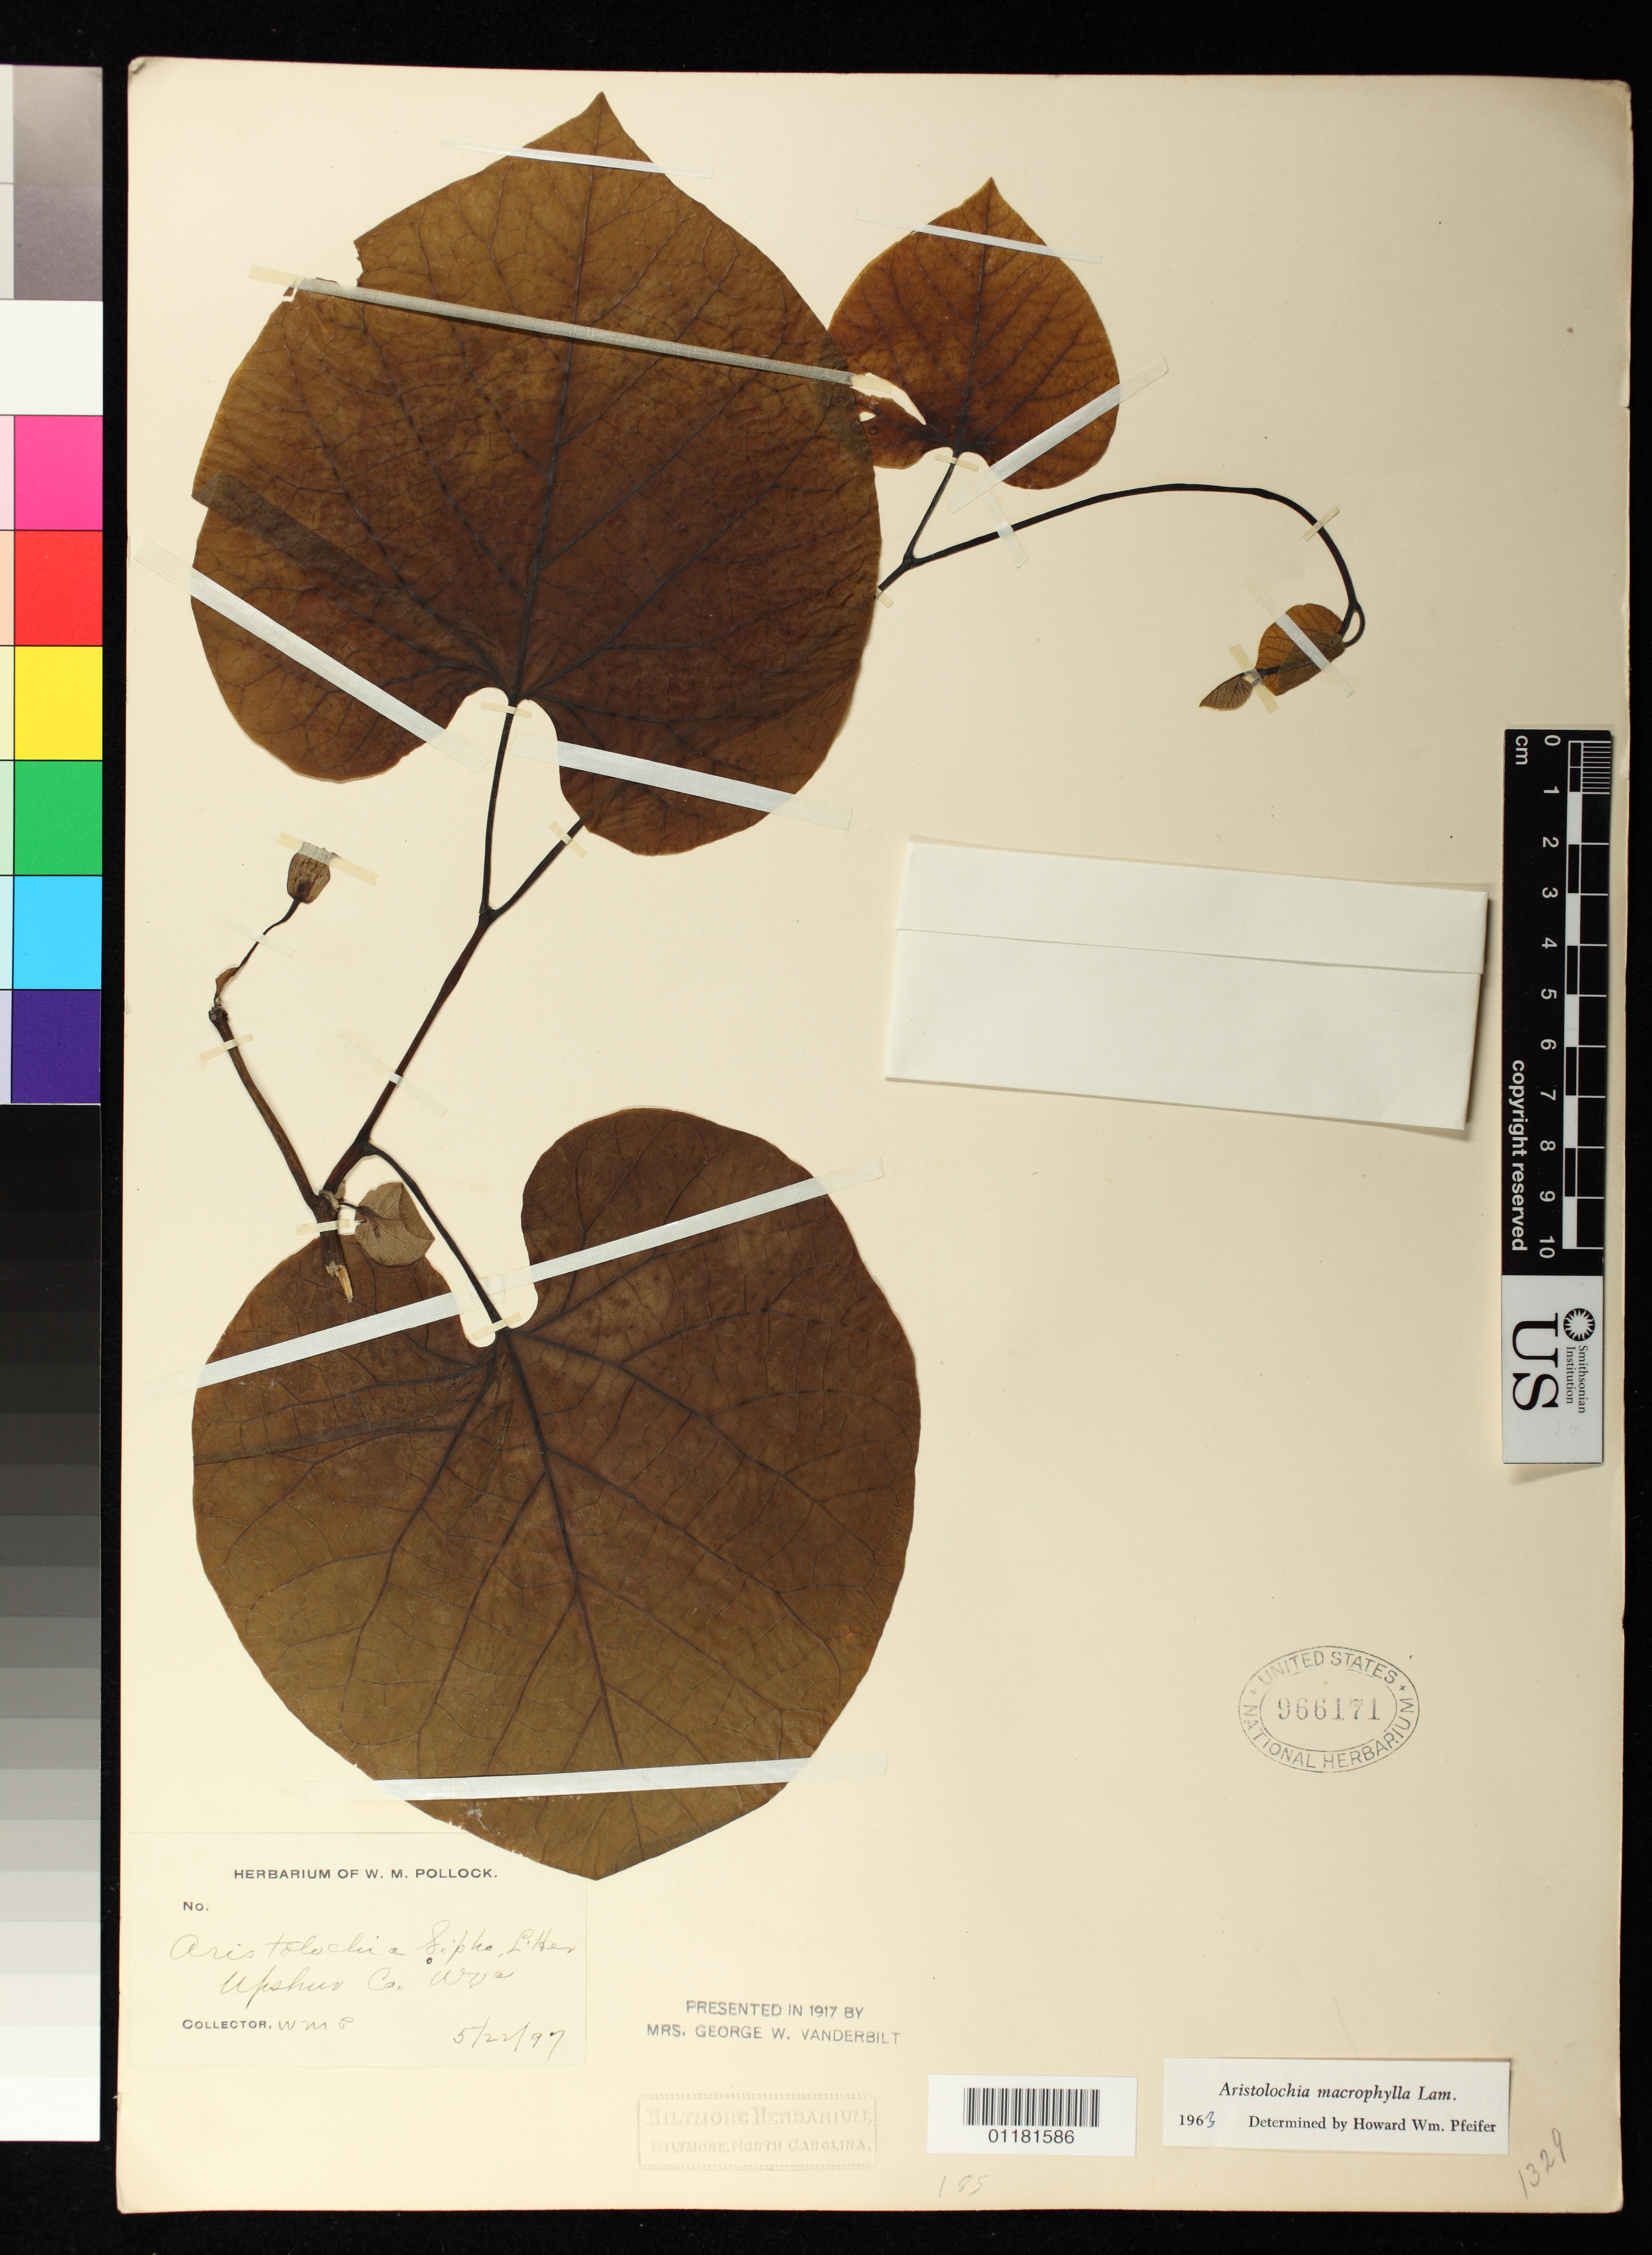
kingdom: Plantae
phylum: Tracheophyta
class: Magnoliopsida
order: Piperales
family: Aristolochiaceae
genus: Aristolochia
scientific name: Aristolochia macrophylla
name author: Lam.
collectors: W. M. Pollock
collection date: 1897-05-22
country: United States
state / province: West Virginia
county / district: Upshur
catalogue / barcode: US 966171